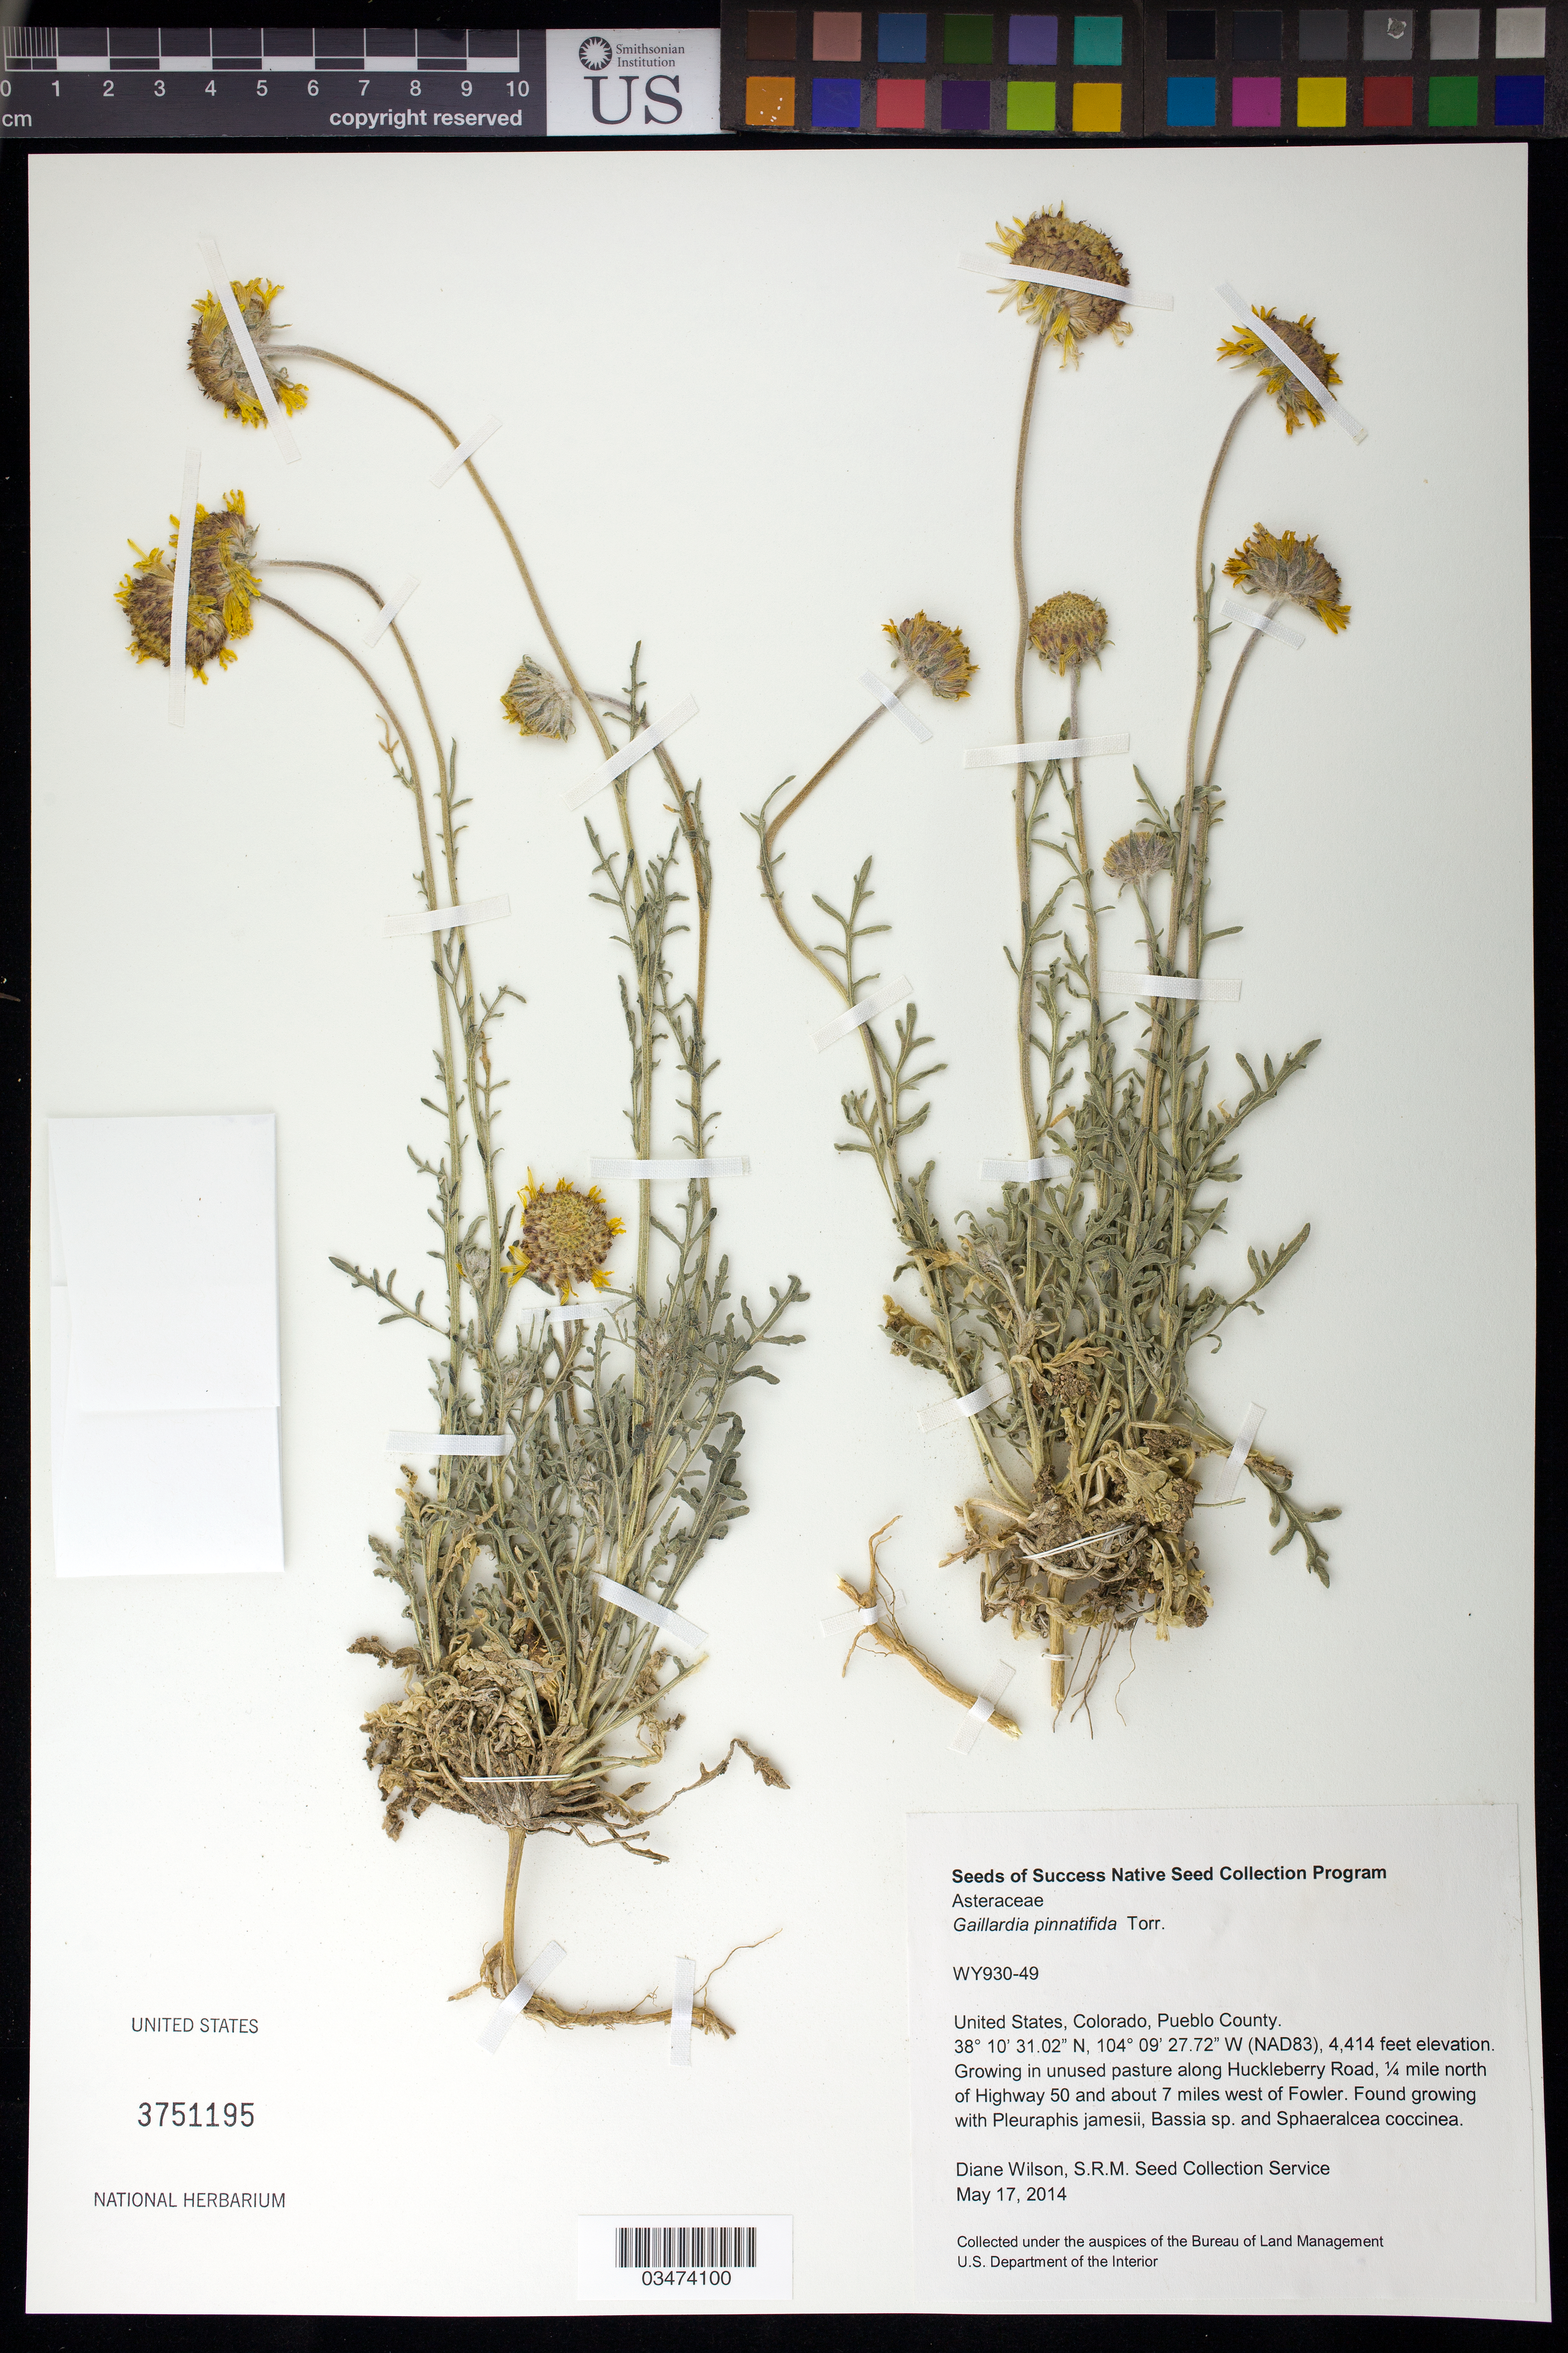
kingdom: Plantae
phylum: Tracheophyta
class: Magnoliopsida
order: Asterales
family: Asteraceae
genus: Gaillardia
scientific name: Gaillardia pinnatifida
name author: Torr.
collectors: D. Wilson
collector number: WY930-49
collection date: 2014-05-10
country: United States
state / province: Colorado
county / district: Pueblo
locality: Along Huckleberry Rd, 1/4 mile N of Hwy 50, about 7 miles W of Fowler.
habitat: Growing with Pleuraphis jamesii, Bassia sp. and Sphaeralcea coccinea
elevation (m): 1345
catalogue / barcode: US 3751195